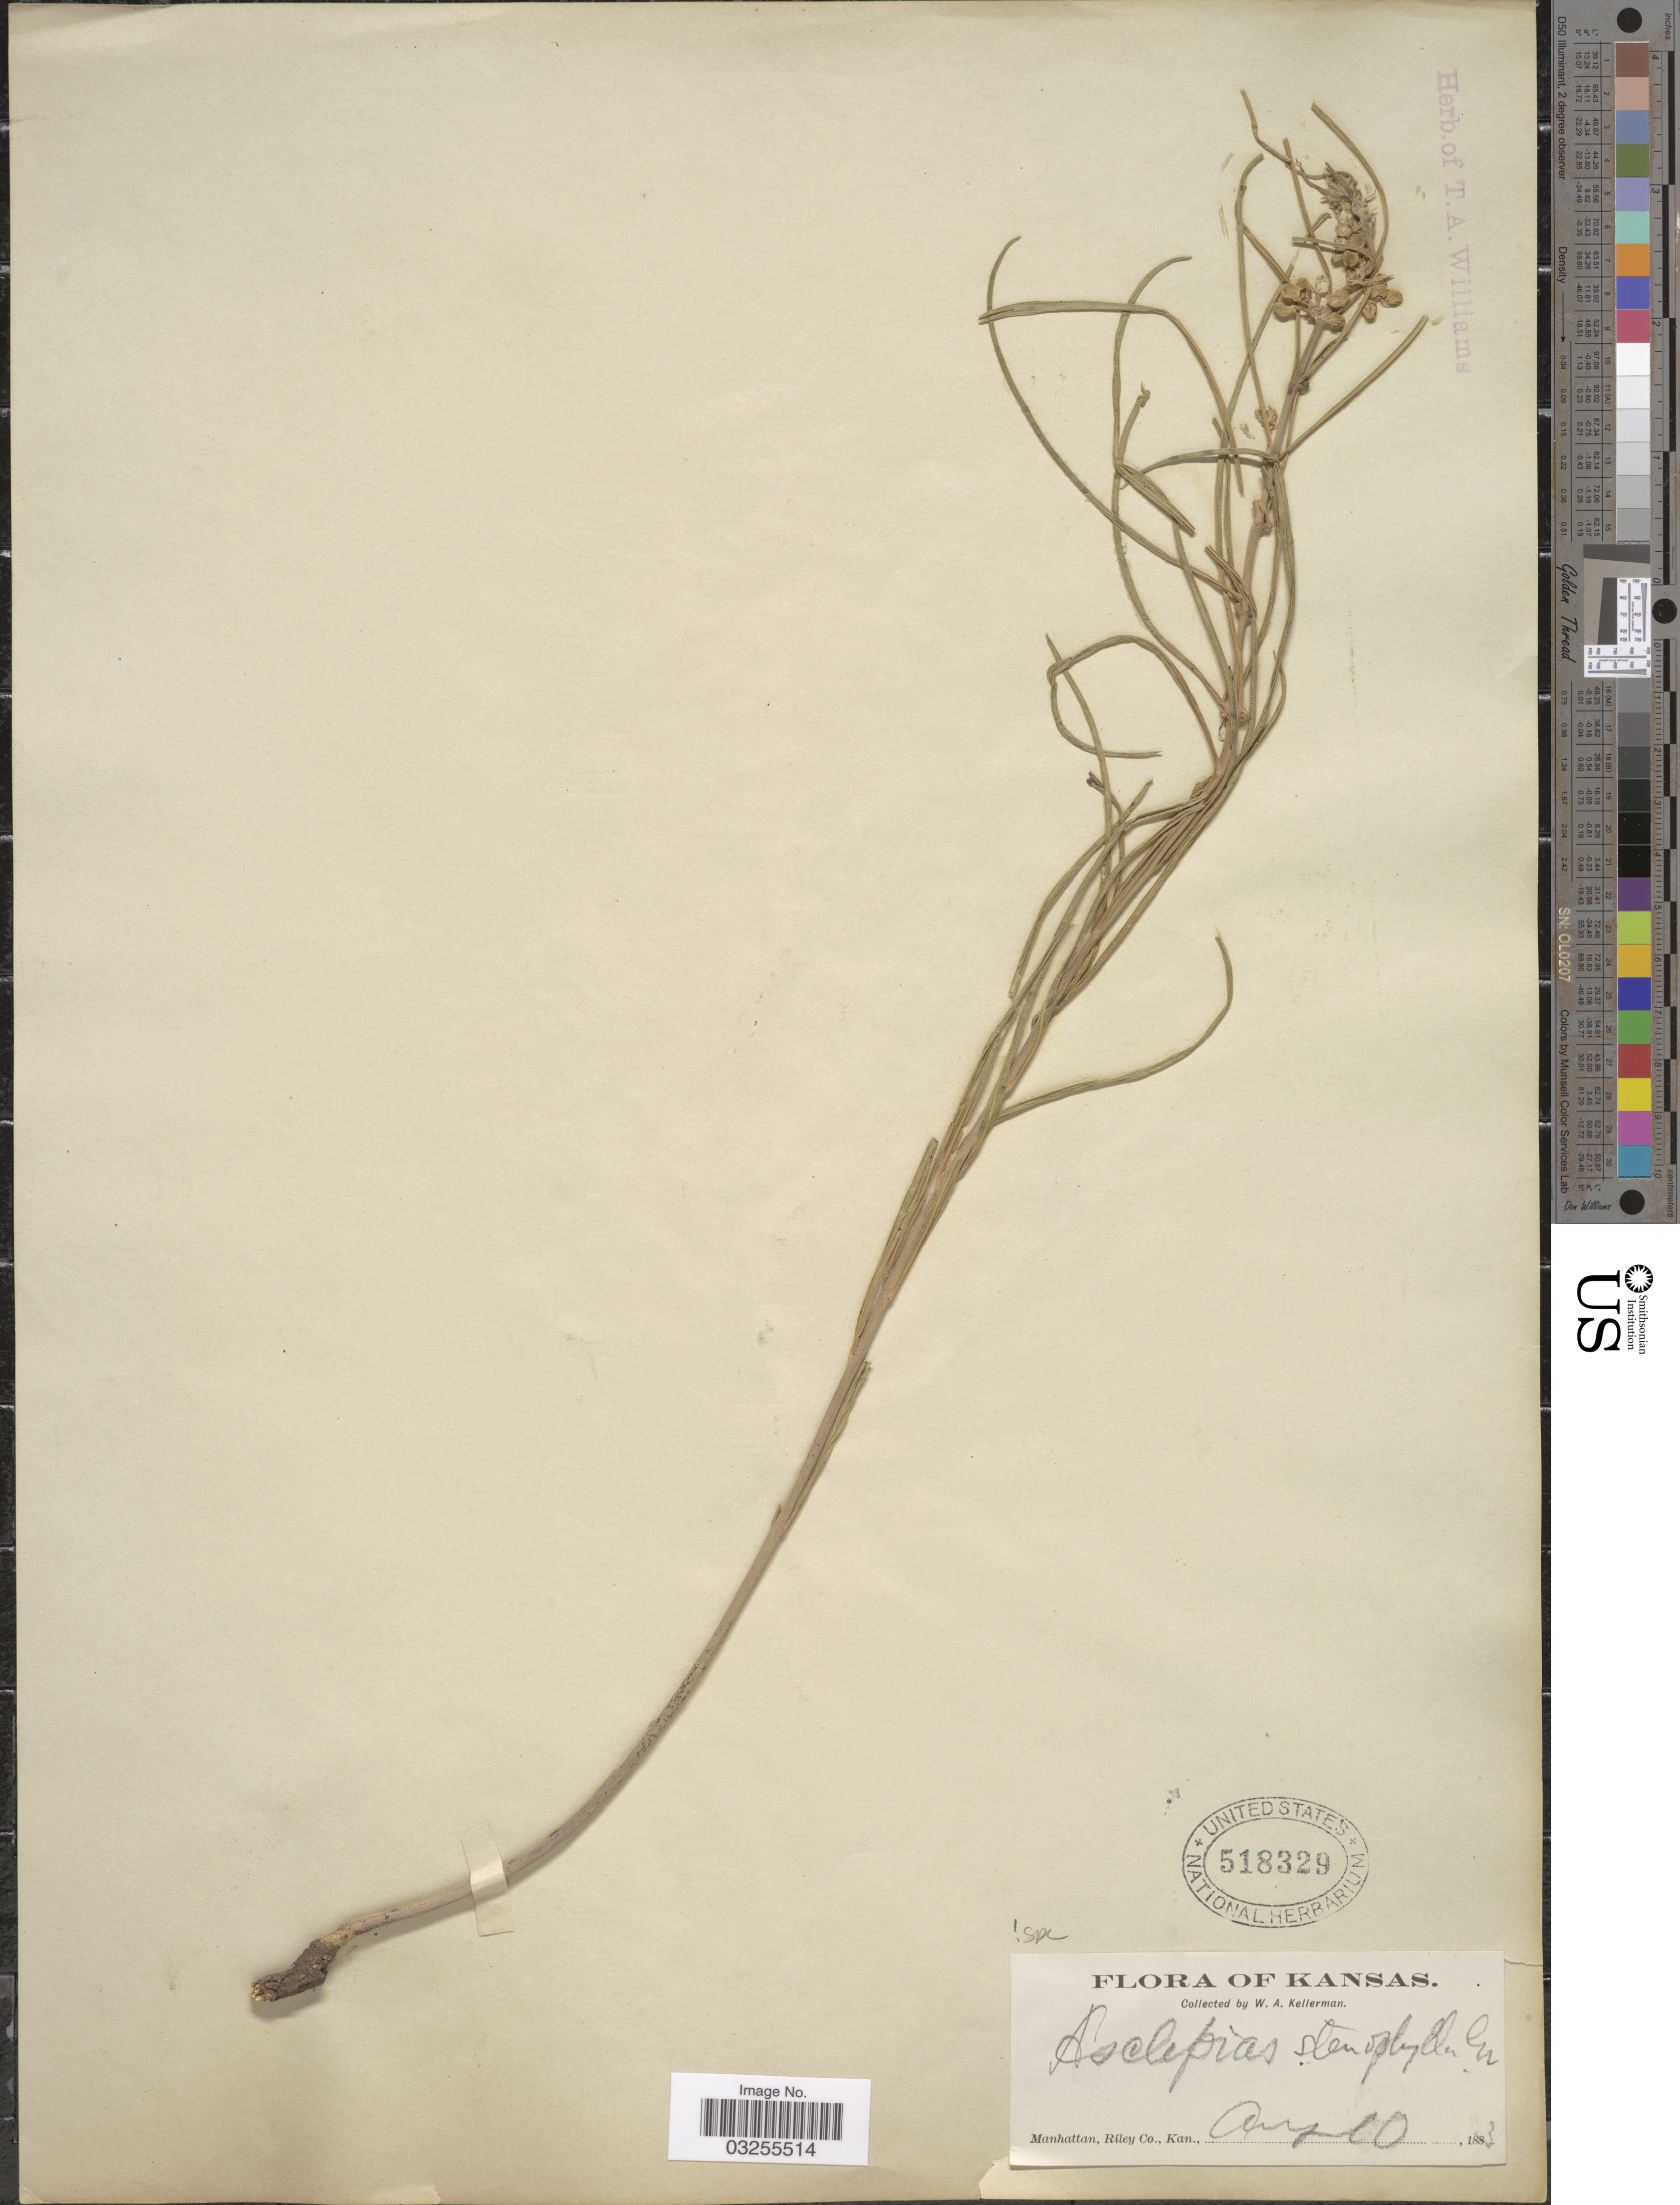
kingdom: Plantae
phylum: Tracheophyta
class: Magnoliopsida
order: Gentianales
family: Apocynaceae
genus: Asclepias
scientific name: Asclepias stenophylla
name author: A. Gray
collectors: W. Kellerman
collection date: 1883-08-10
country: United States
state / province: Kansas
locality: Manhattan, Riley Co.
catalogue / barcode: US 518329